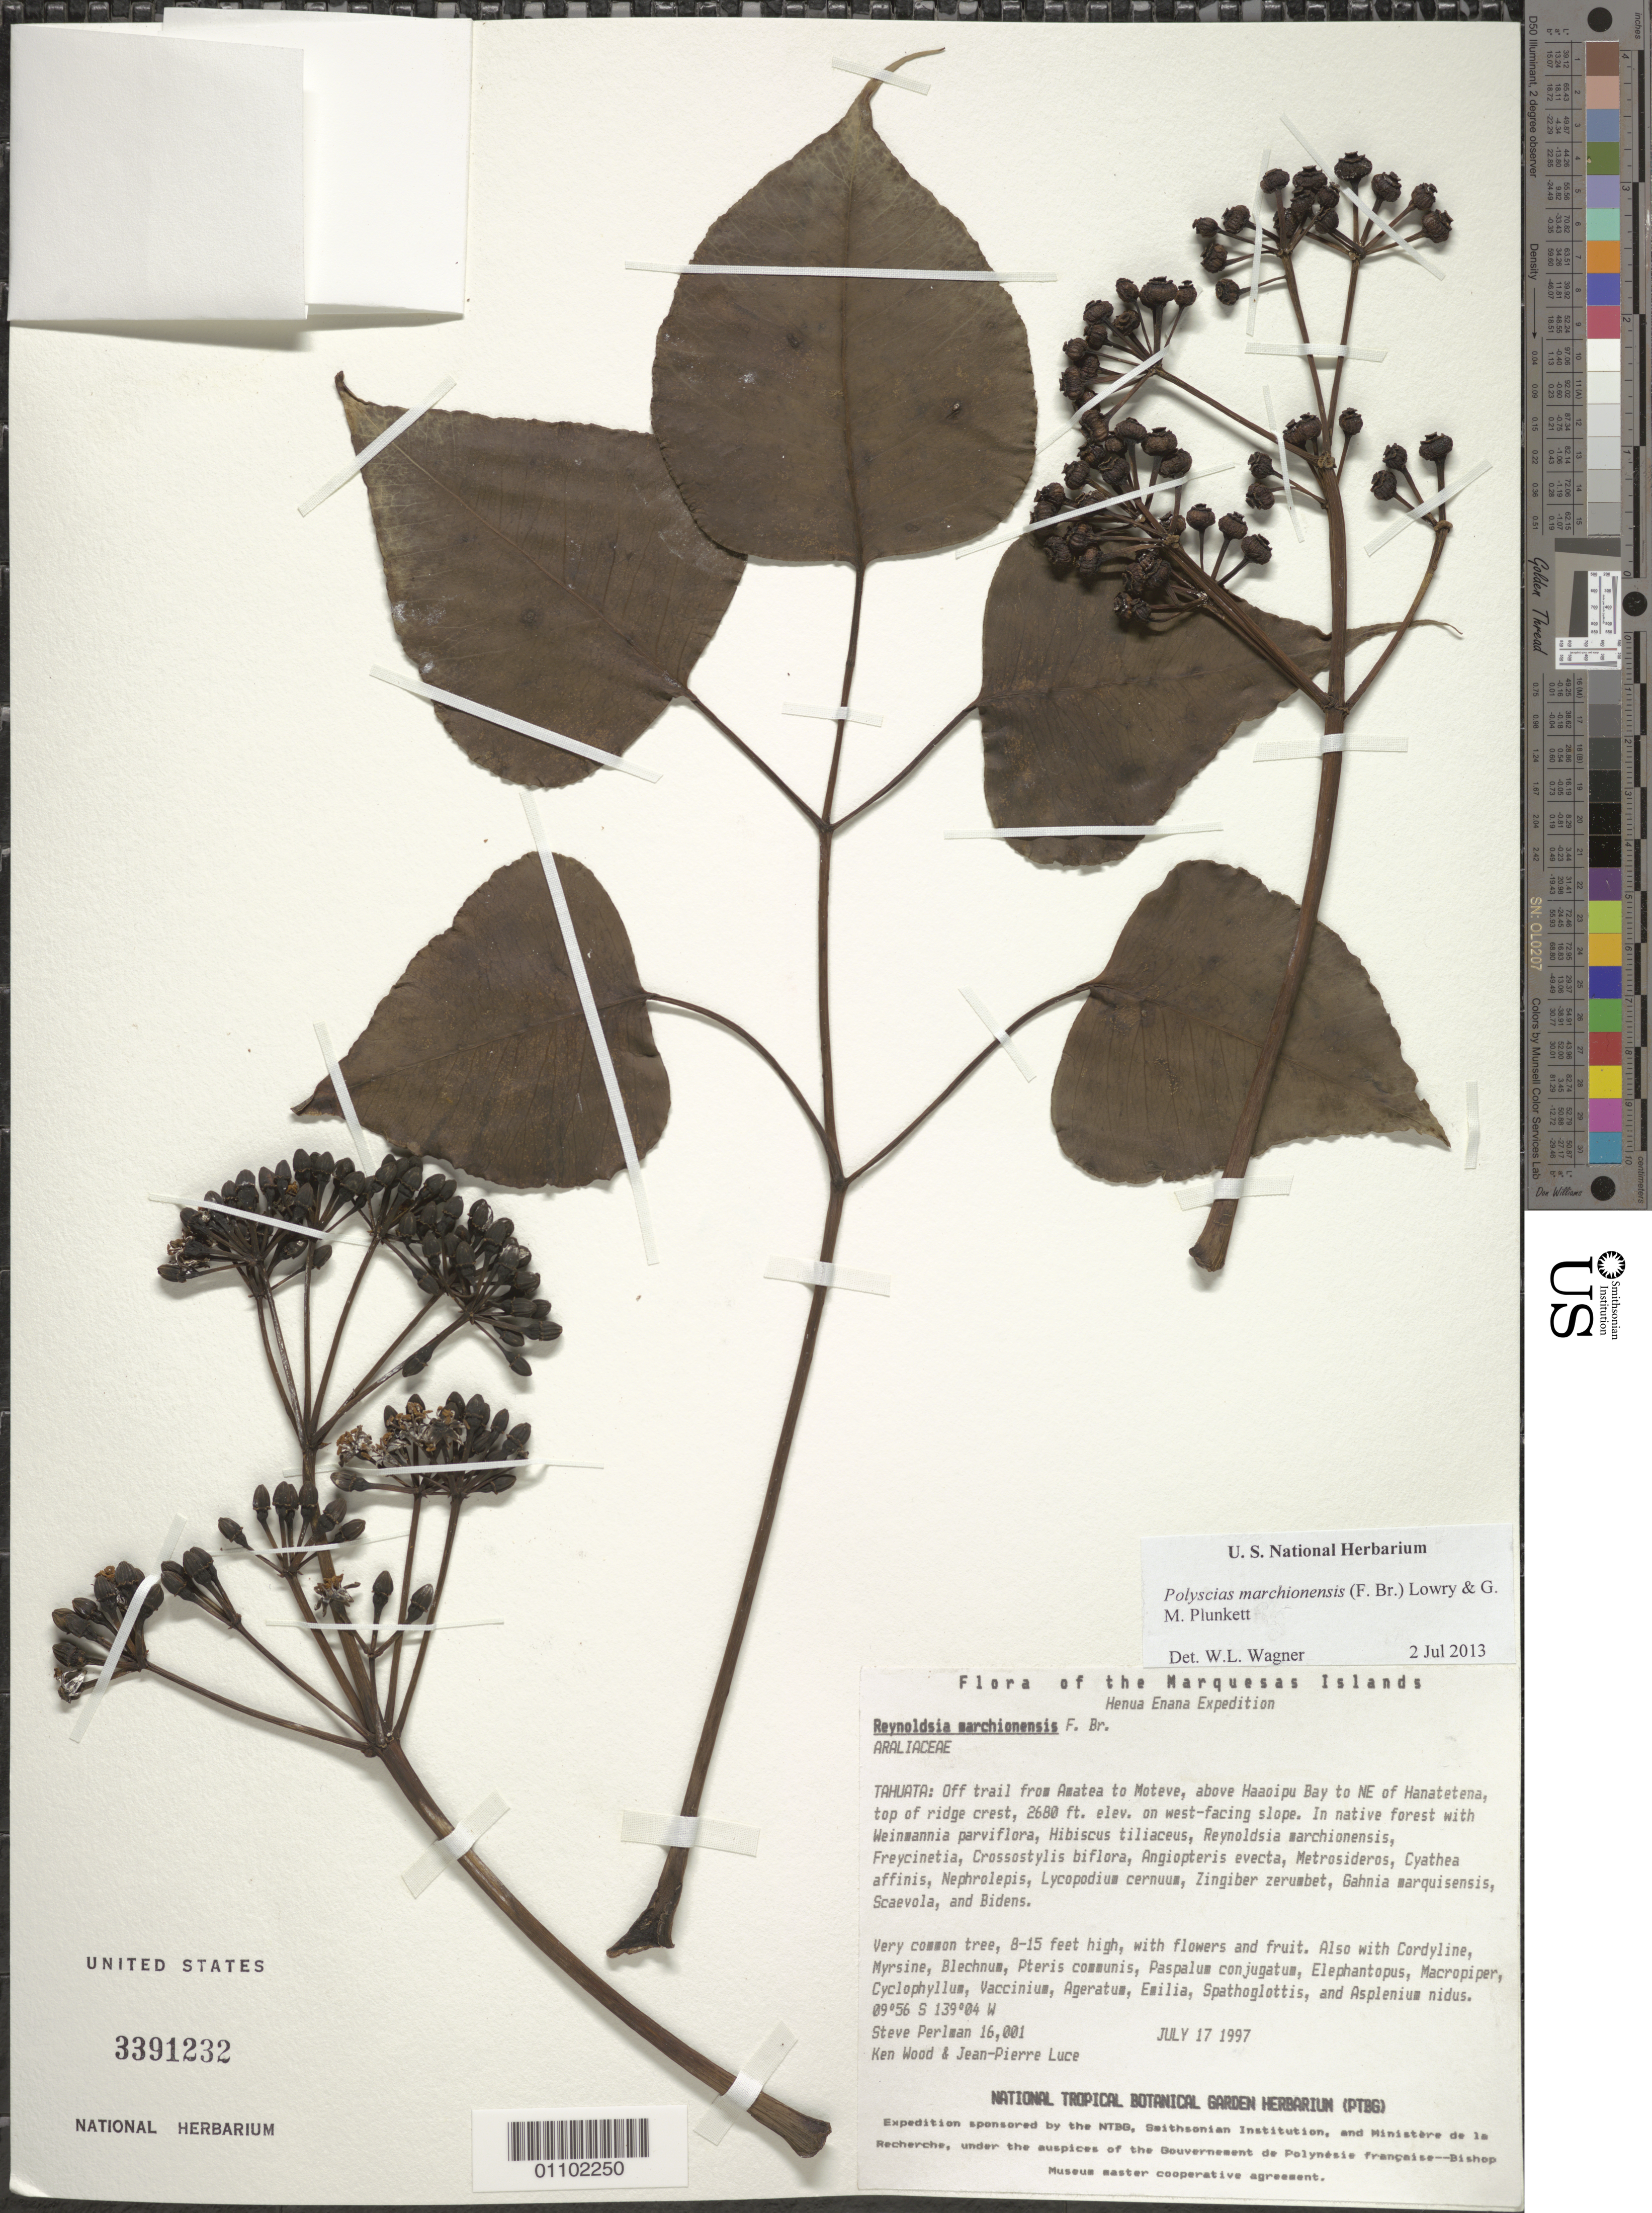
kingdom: Plantae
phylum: Tracheophyta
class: Magnoliopsida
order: Apiales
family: Araliaceae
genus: Polyscias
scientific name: Polyscias marchionensis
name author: (F. Br.) T.K. Lowery & G. M. Plunkett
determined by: Lorence, David H., (PTBG), National Tropical Botanical Garden (UNITED STATES)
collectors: S. P. Perlman, K. R. Wood & J. Luce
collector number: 16001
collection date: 1997-07-17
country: French Polynesia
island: Tahuata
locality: Off trail from Amatea to Moteve, above Haaoipu Bay, to NE of Hanatetena, top of ridge crest, W facing slope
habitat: Native forest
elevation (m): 817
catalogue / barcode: US 3391232